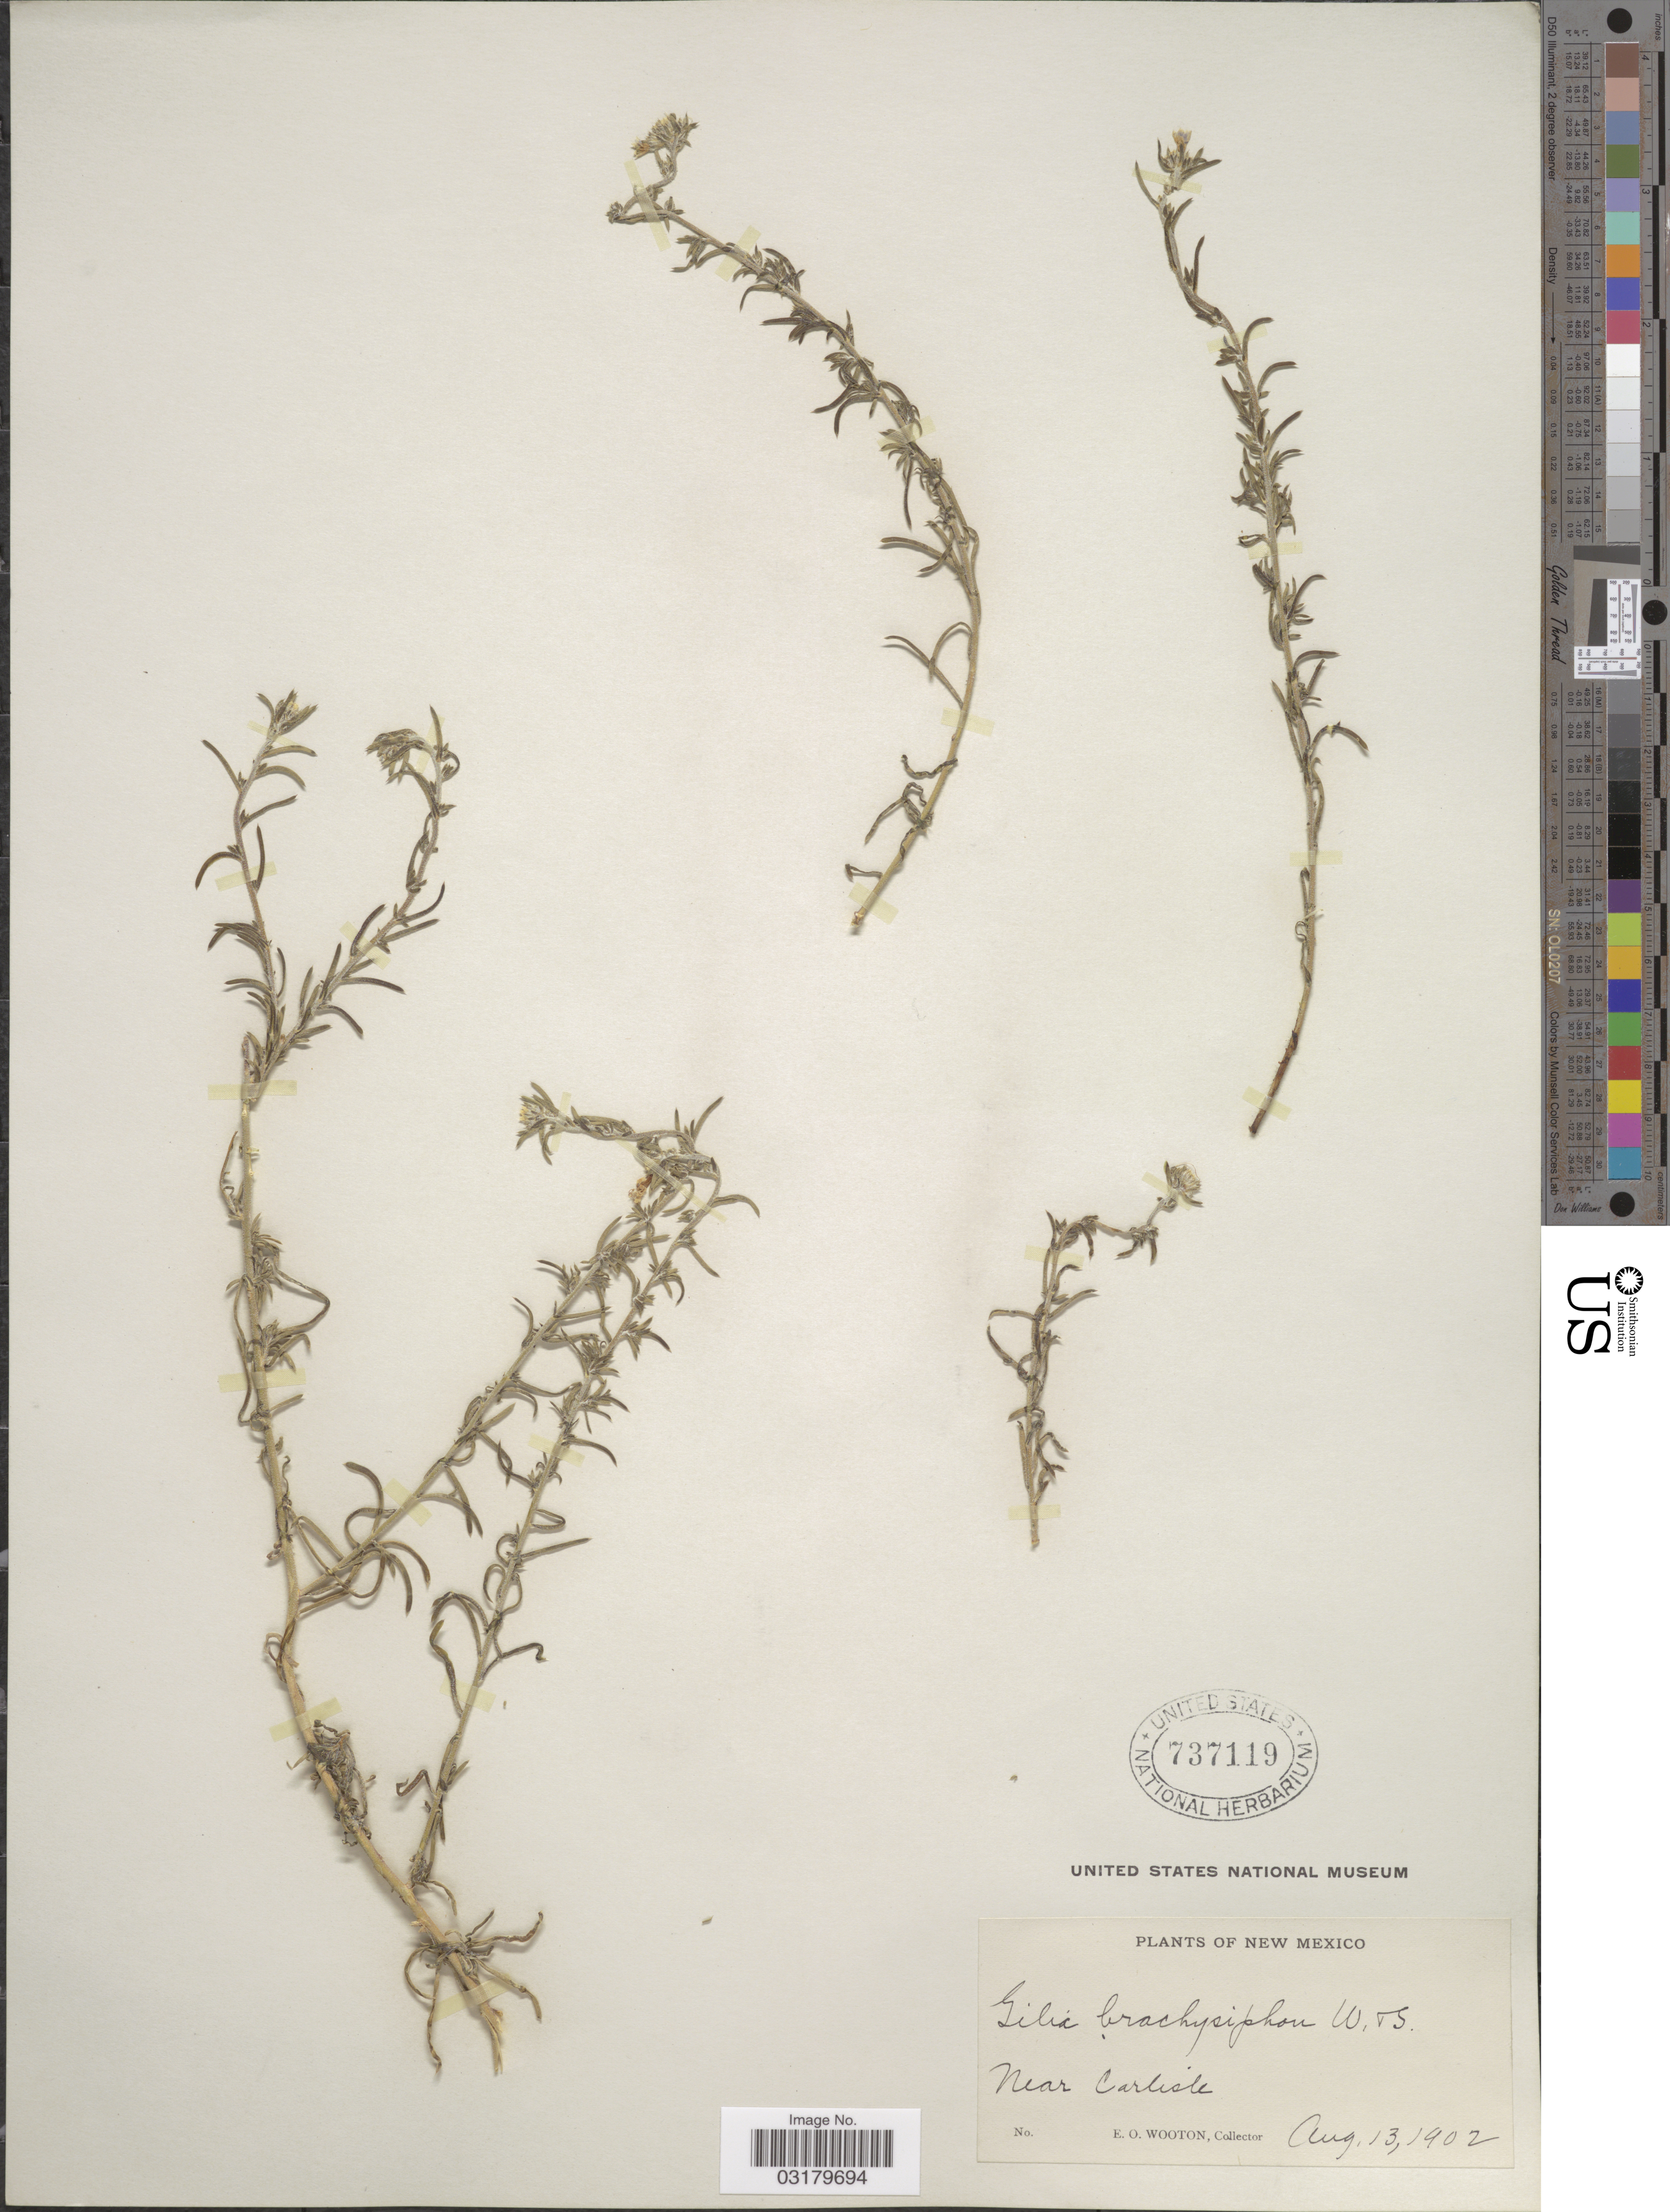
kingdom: Plantae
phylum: Tracheophyta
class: Magnoliopsida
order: Ericales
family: Polemoniaceae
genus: Ipomopsis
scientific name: Ipomopsis polyantha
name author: (Rydb.) V.E. Grant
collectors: E. O. Wooton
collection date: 1902-08-13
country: United States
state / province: New Mexico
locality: Near Carlisle.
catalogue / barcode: US 737119